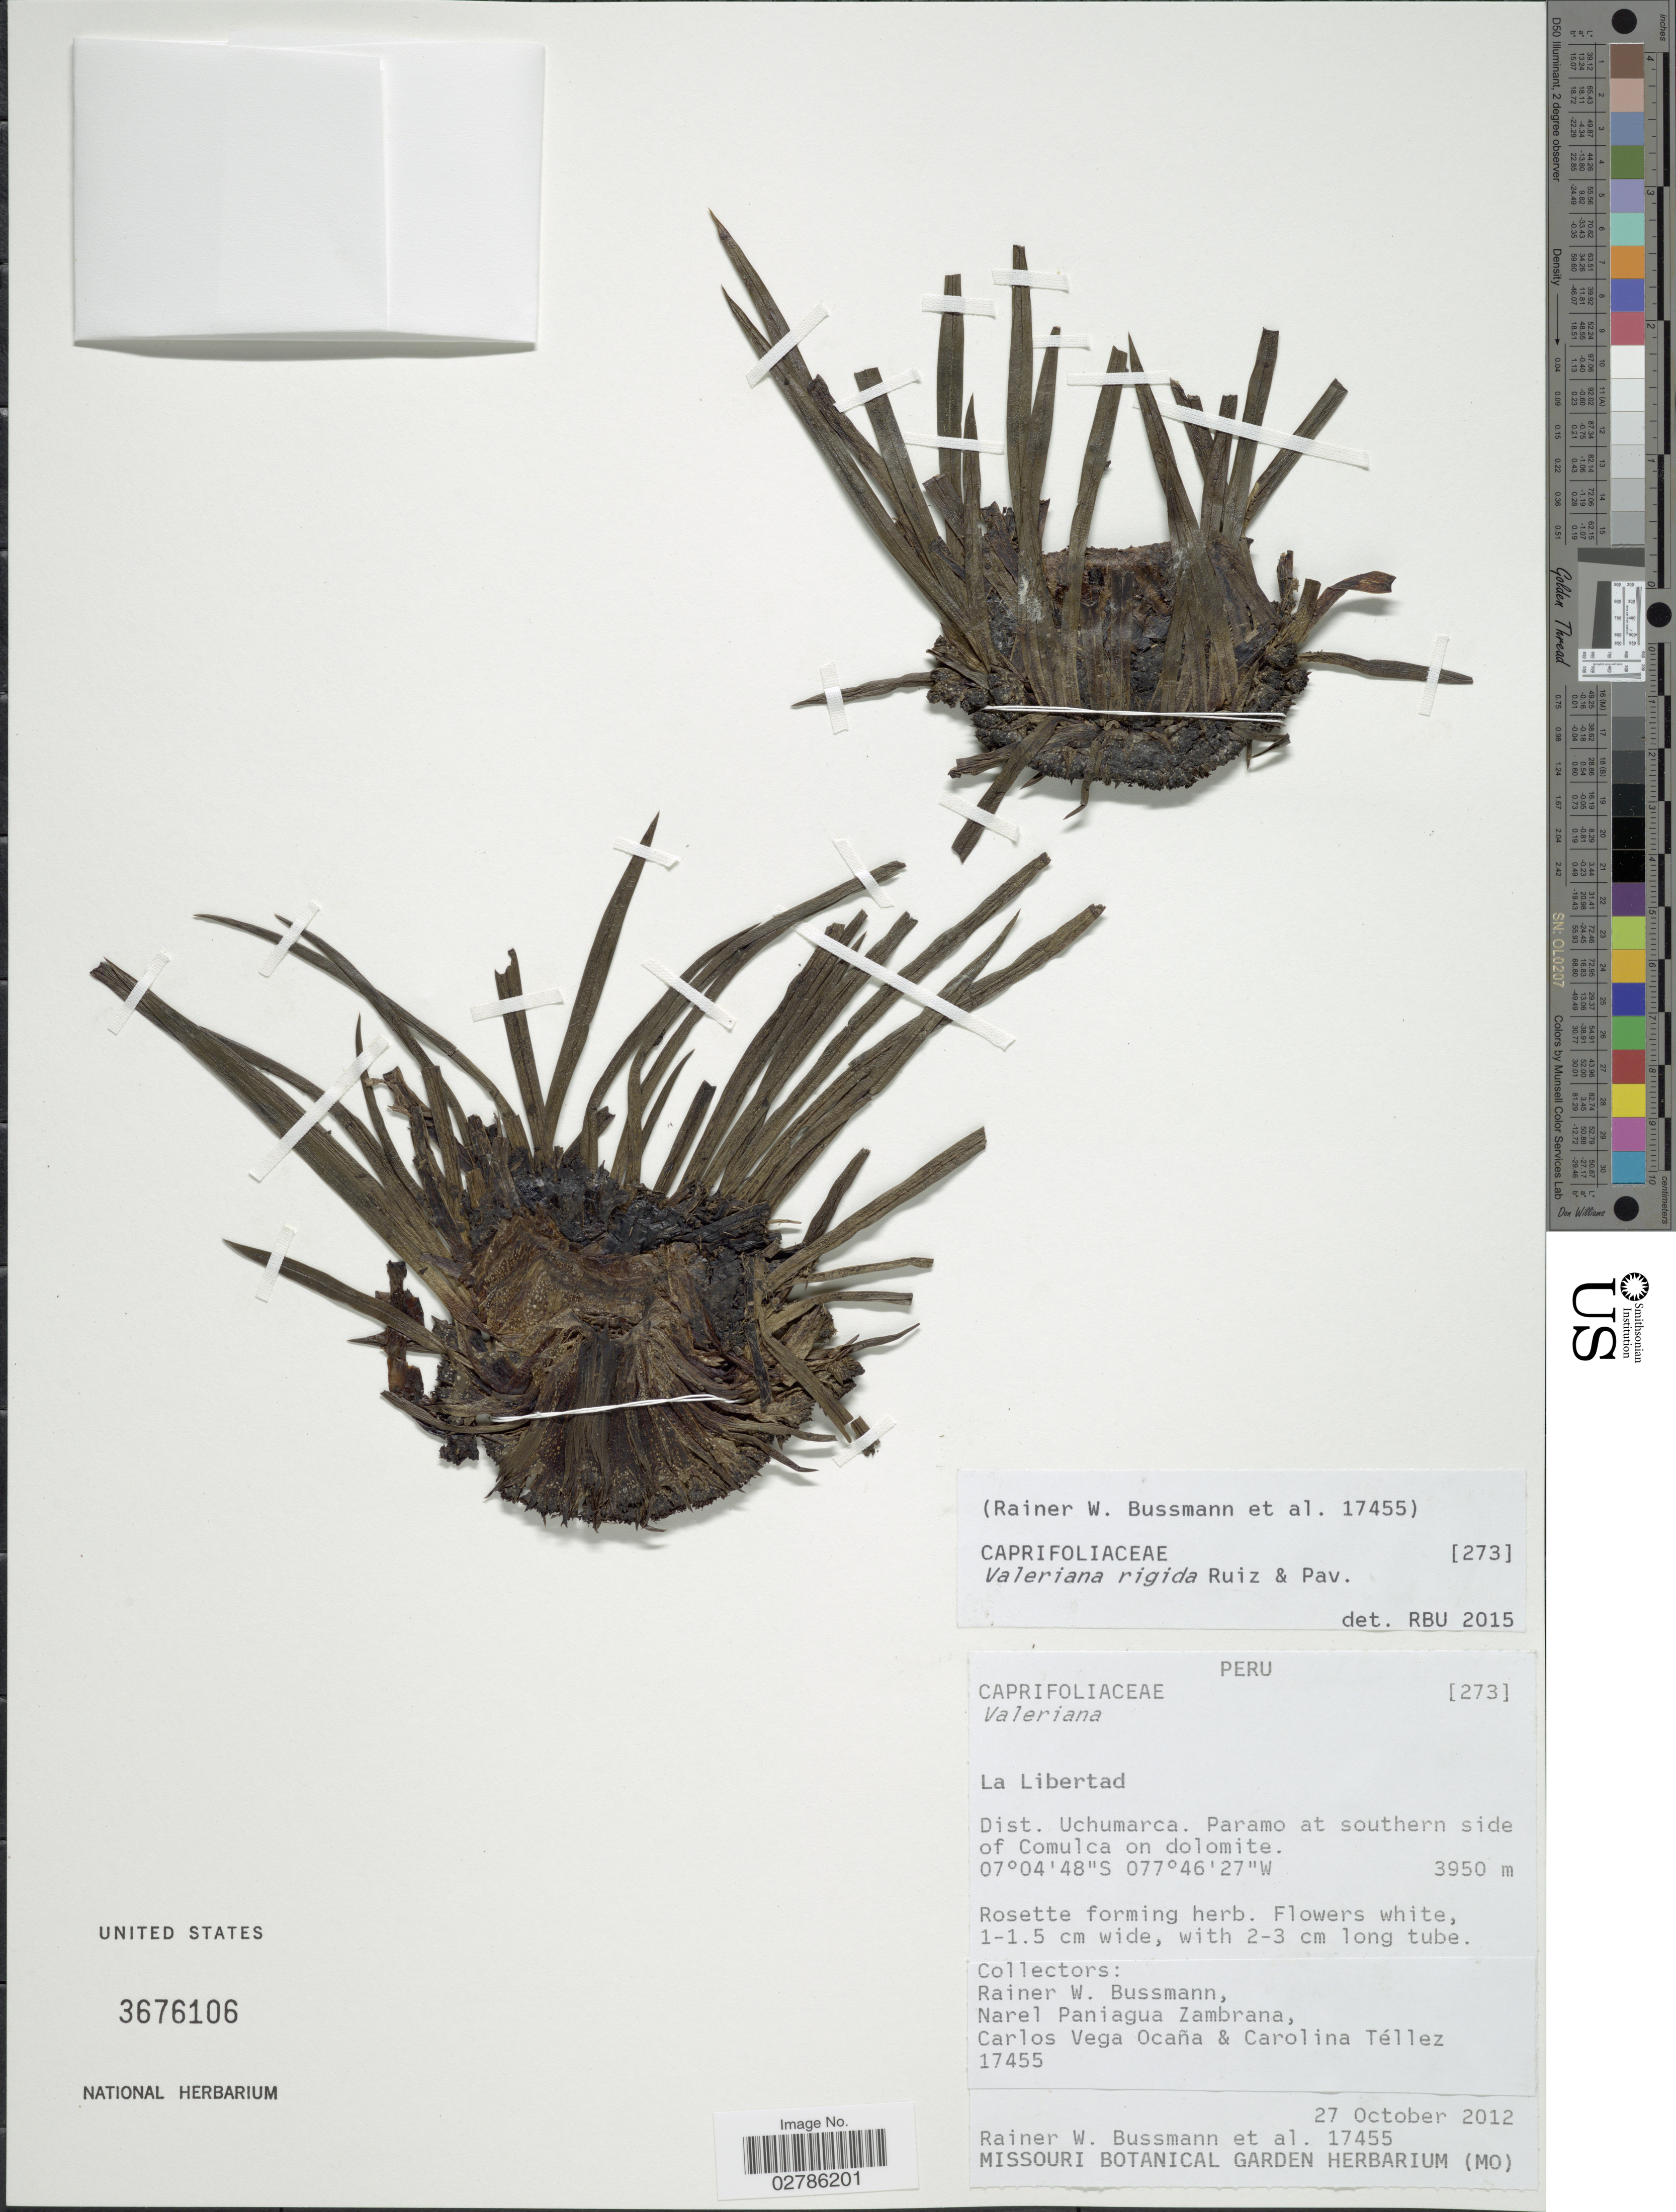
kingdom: Plantae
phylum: Tracheophyta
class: Magnoliopsida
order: Dipsacales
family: Caprifoliaceae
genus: Phyllactis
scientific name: Phyllactis rigida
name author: (Ruiz & Pav.) Pers.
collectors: R. W. Bussmann, N. Paniagua Zambrana, C. Ocaña & C. Tellez-A.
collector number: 17455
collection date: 2012-10-27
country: Peru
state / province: La Libertad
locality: Dist. Uchumarca, Paramo at southern side of Comulca on dolomite.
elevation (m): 3950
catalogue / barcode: US 3676106